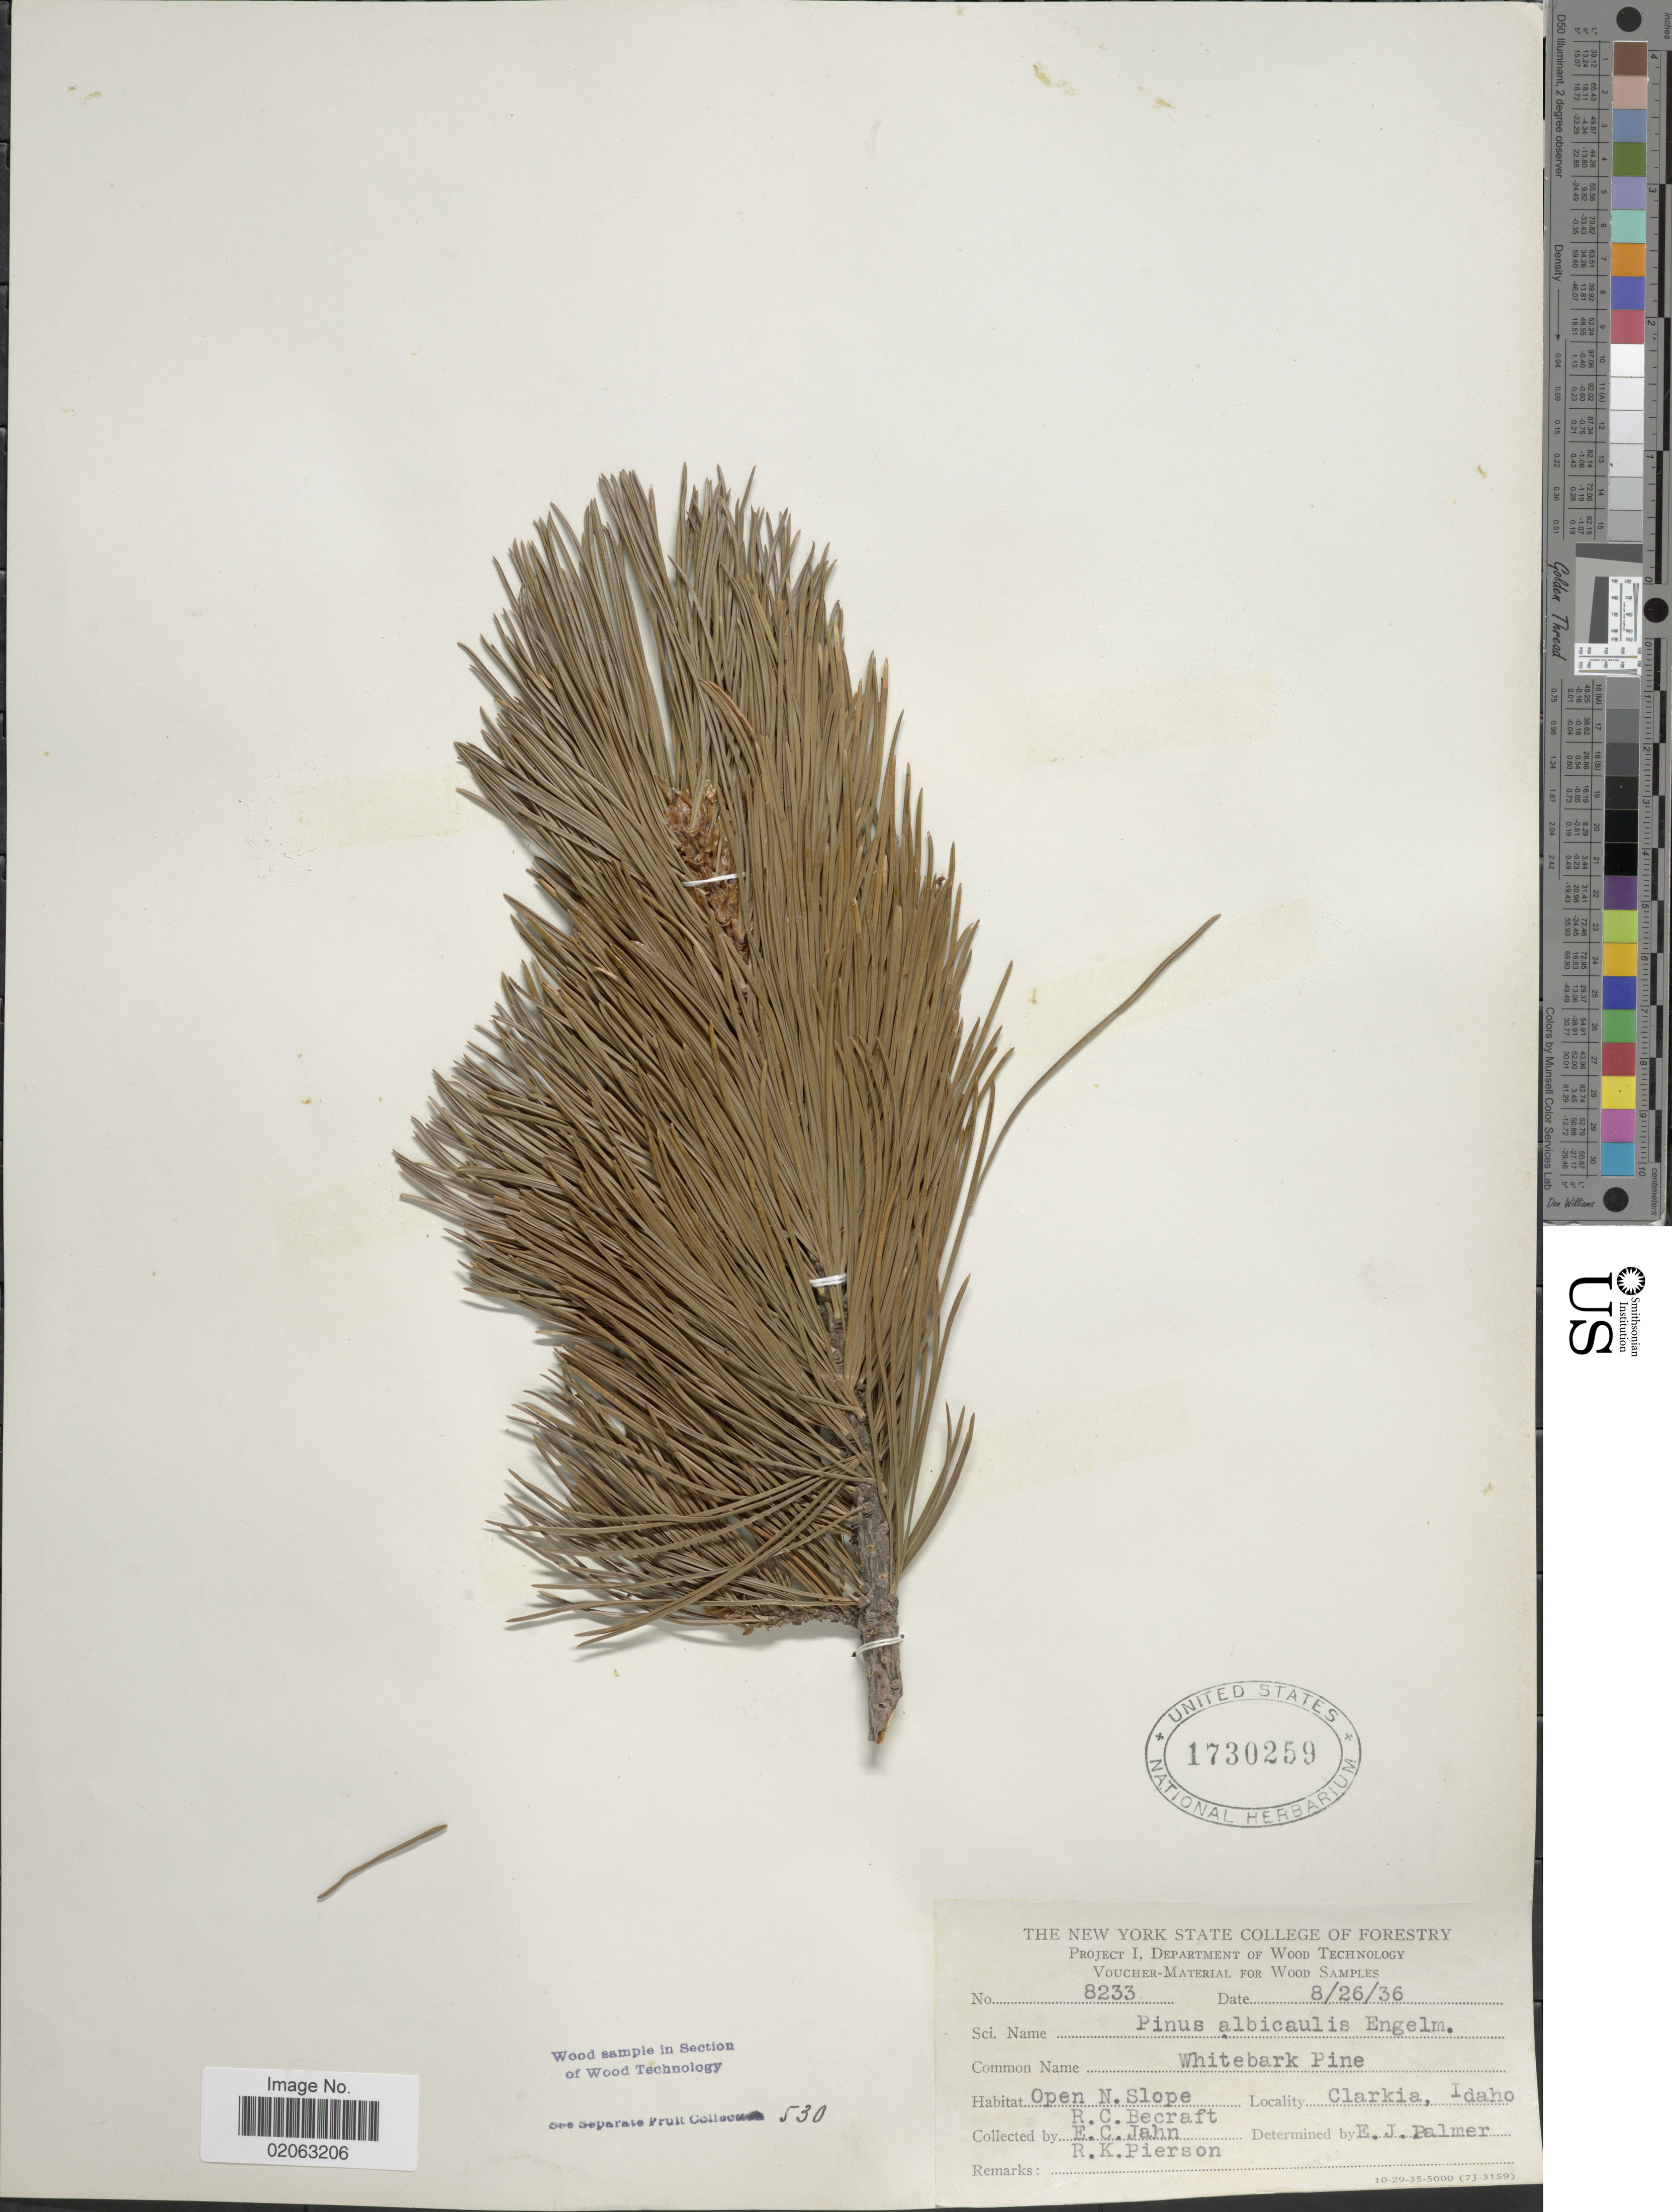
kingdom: Plantae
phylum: Tracheophyta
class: Pinopsida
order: Pinales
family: Pinaceae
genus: Pinus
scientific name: Pinus albicaulis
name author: Engelm.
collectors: R. Becraft, E. Jahn & R. Pierson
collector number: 8233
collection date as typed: Transcribed d/m/y: 26/8/36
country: United States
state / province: Idaho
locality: Whitebark Pine, Open slope, Clarkia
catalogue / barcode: US 1730259